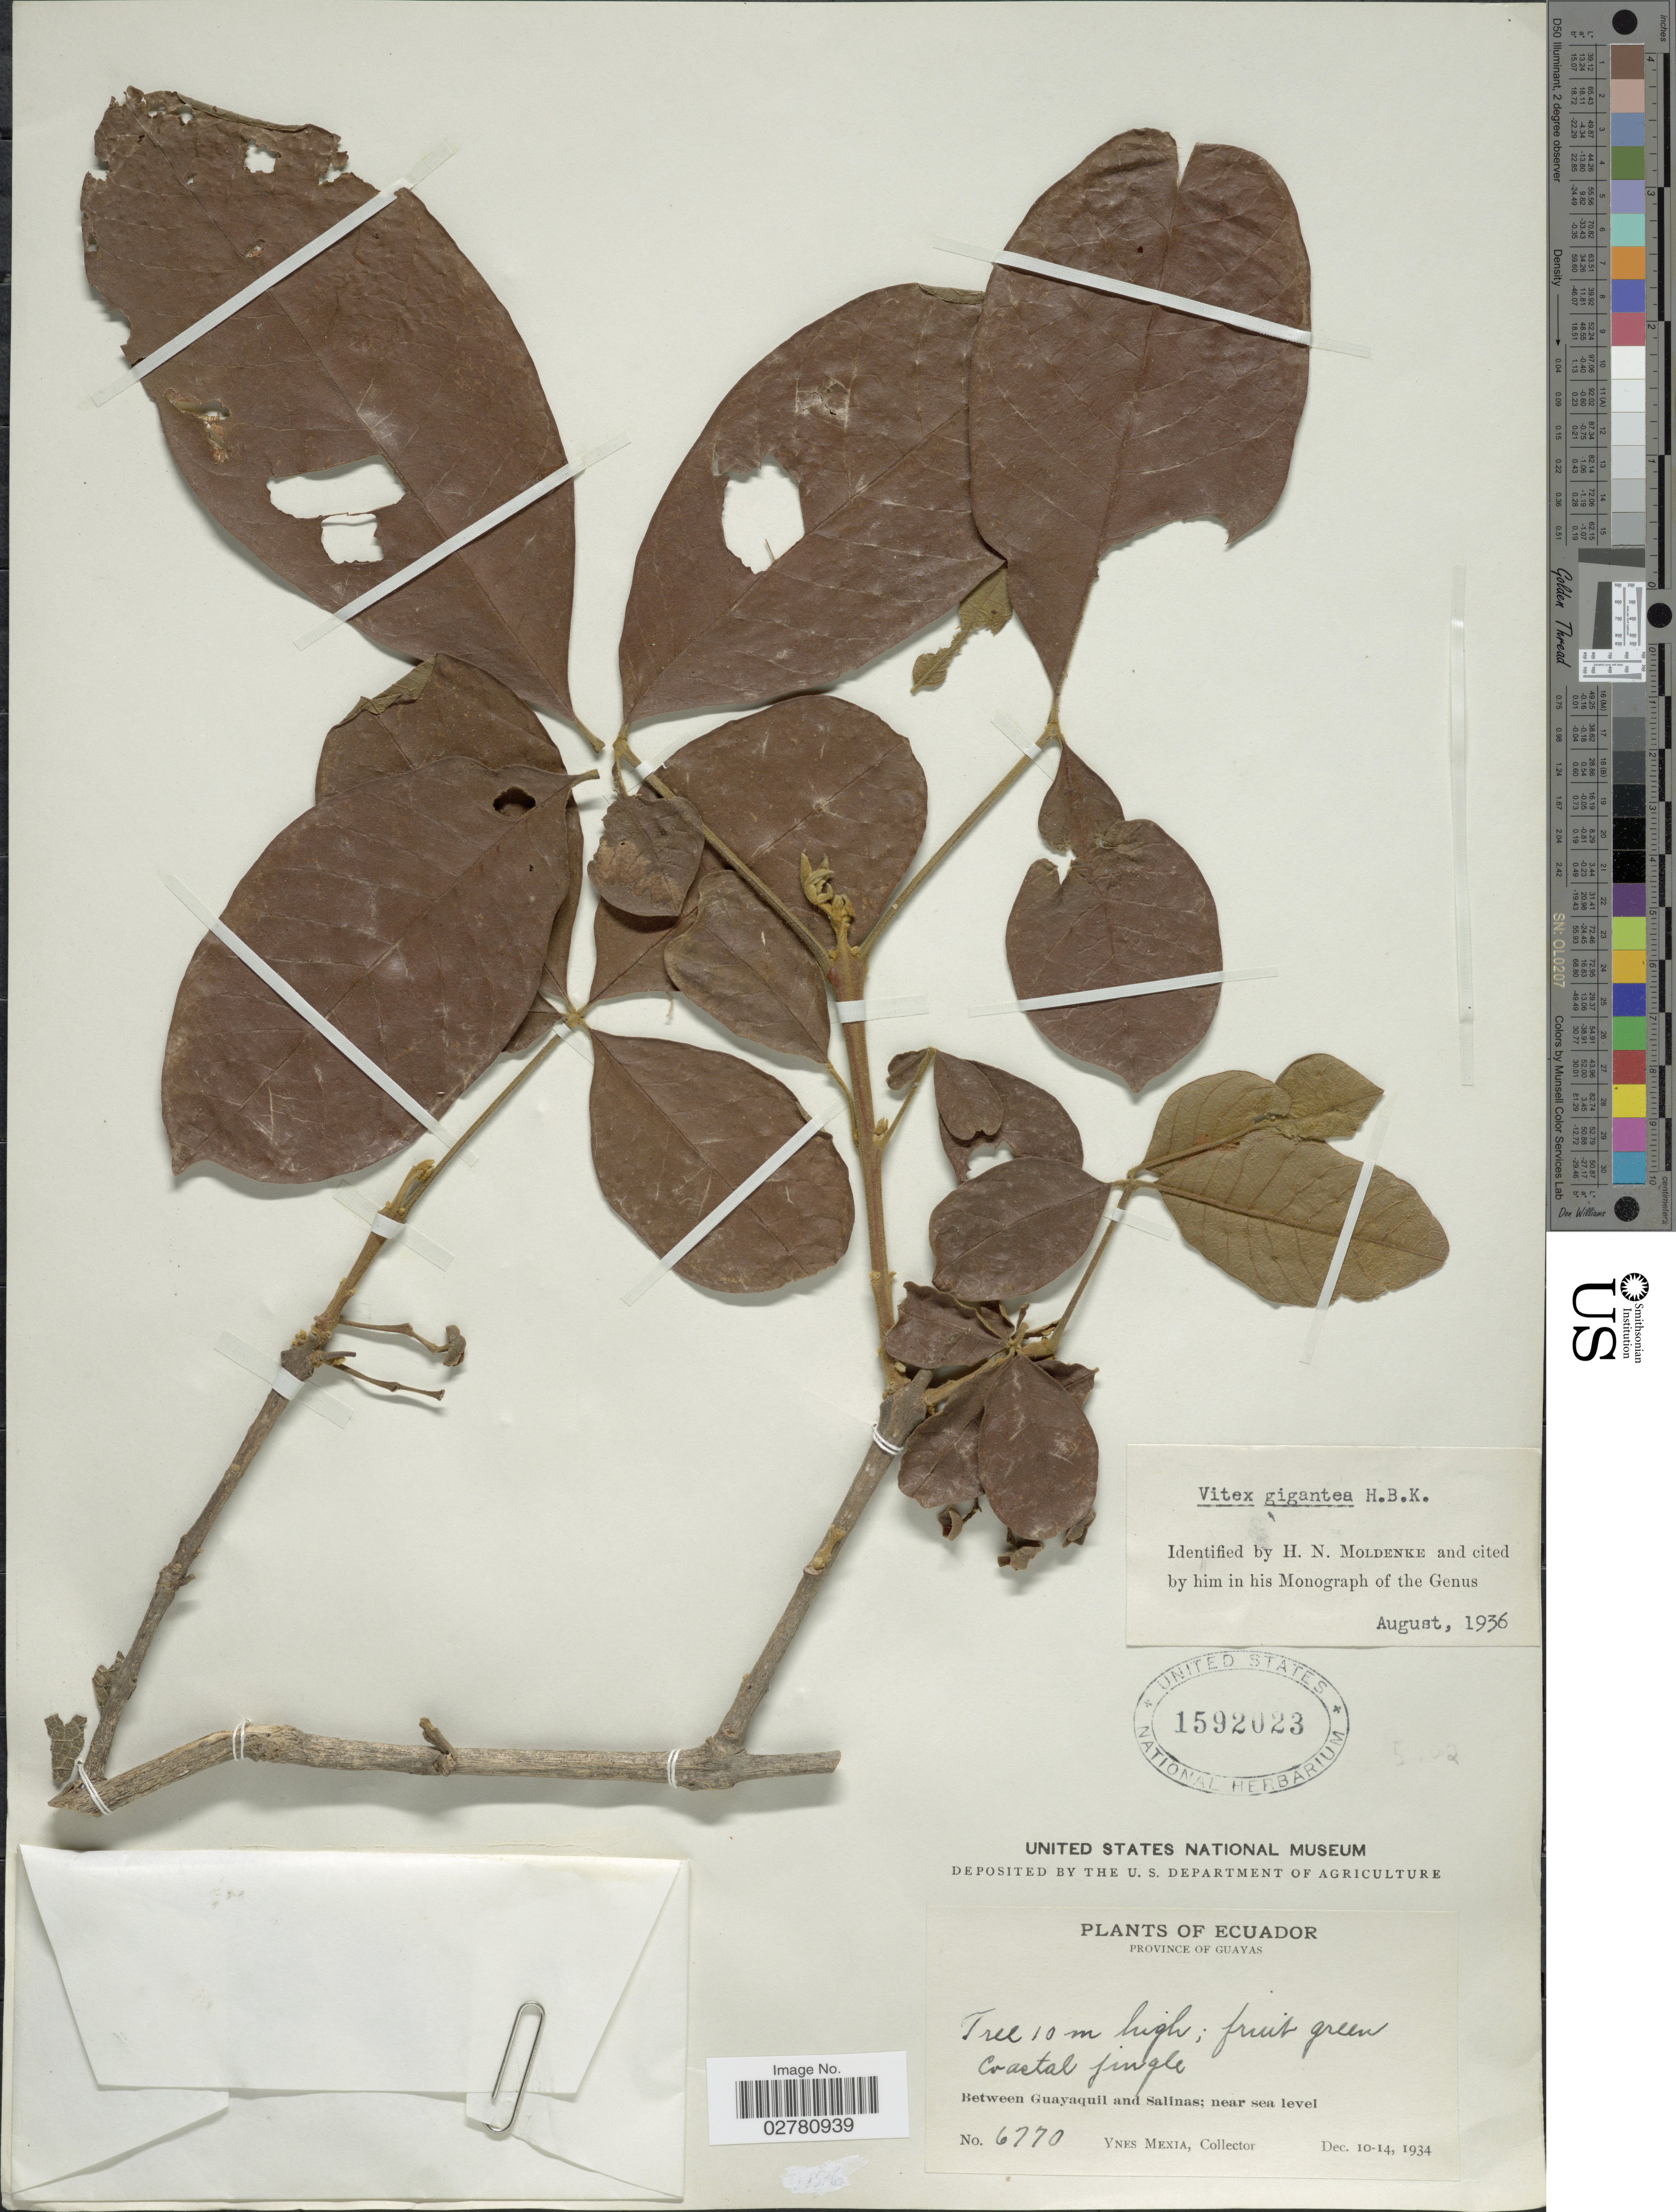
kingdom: Plantae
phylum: Tracheophyta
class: Magnoliopsida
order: Lamiales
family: Lamiaceae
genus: Vitex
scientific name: Vitex gigantea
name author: Kunth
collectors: Y. Mexia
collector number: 6770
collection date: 1934-12-10/1934-12-14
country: Ecuador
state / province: Guayas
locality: Between Guayaquil and Salinas.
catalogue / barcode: US 1592023